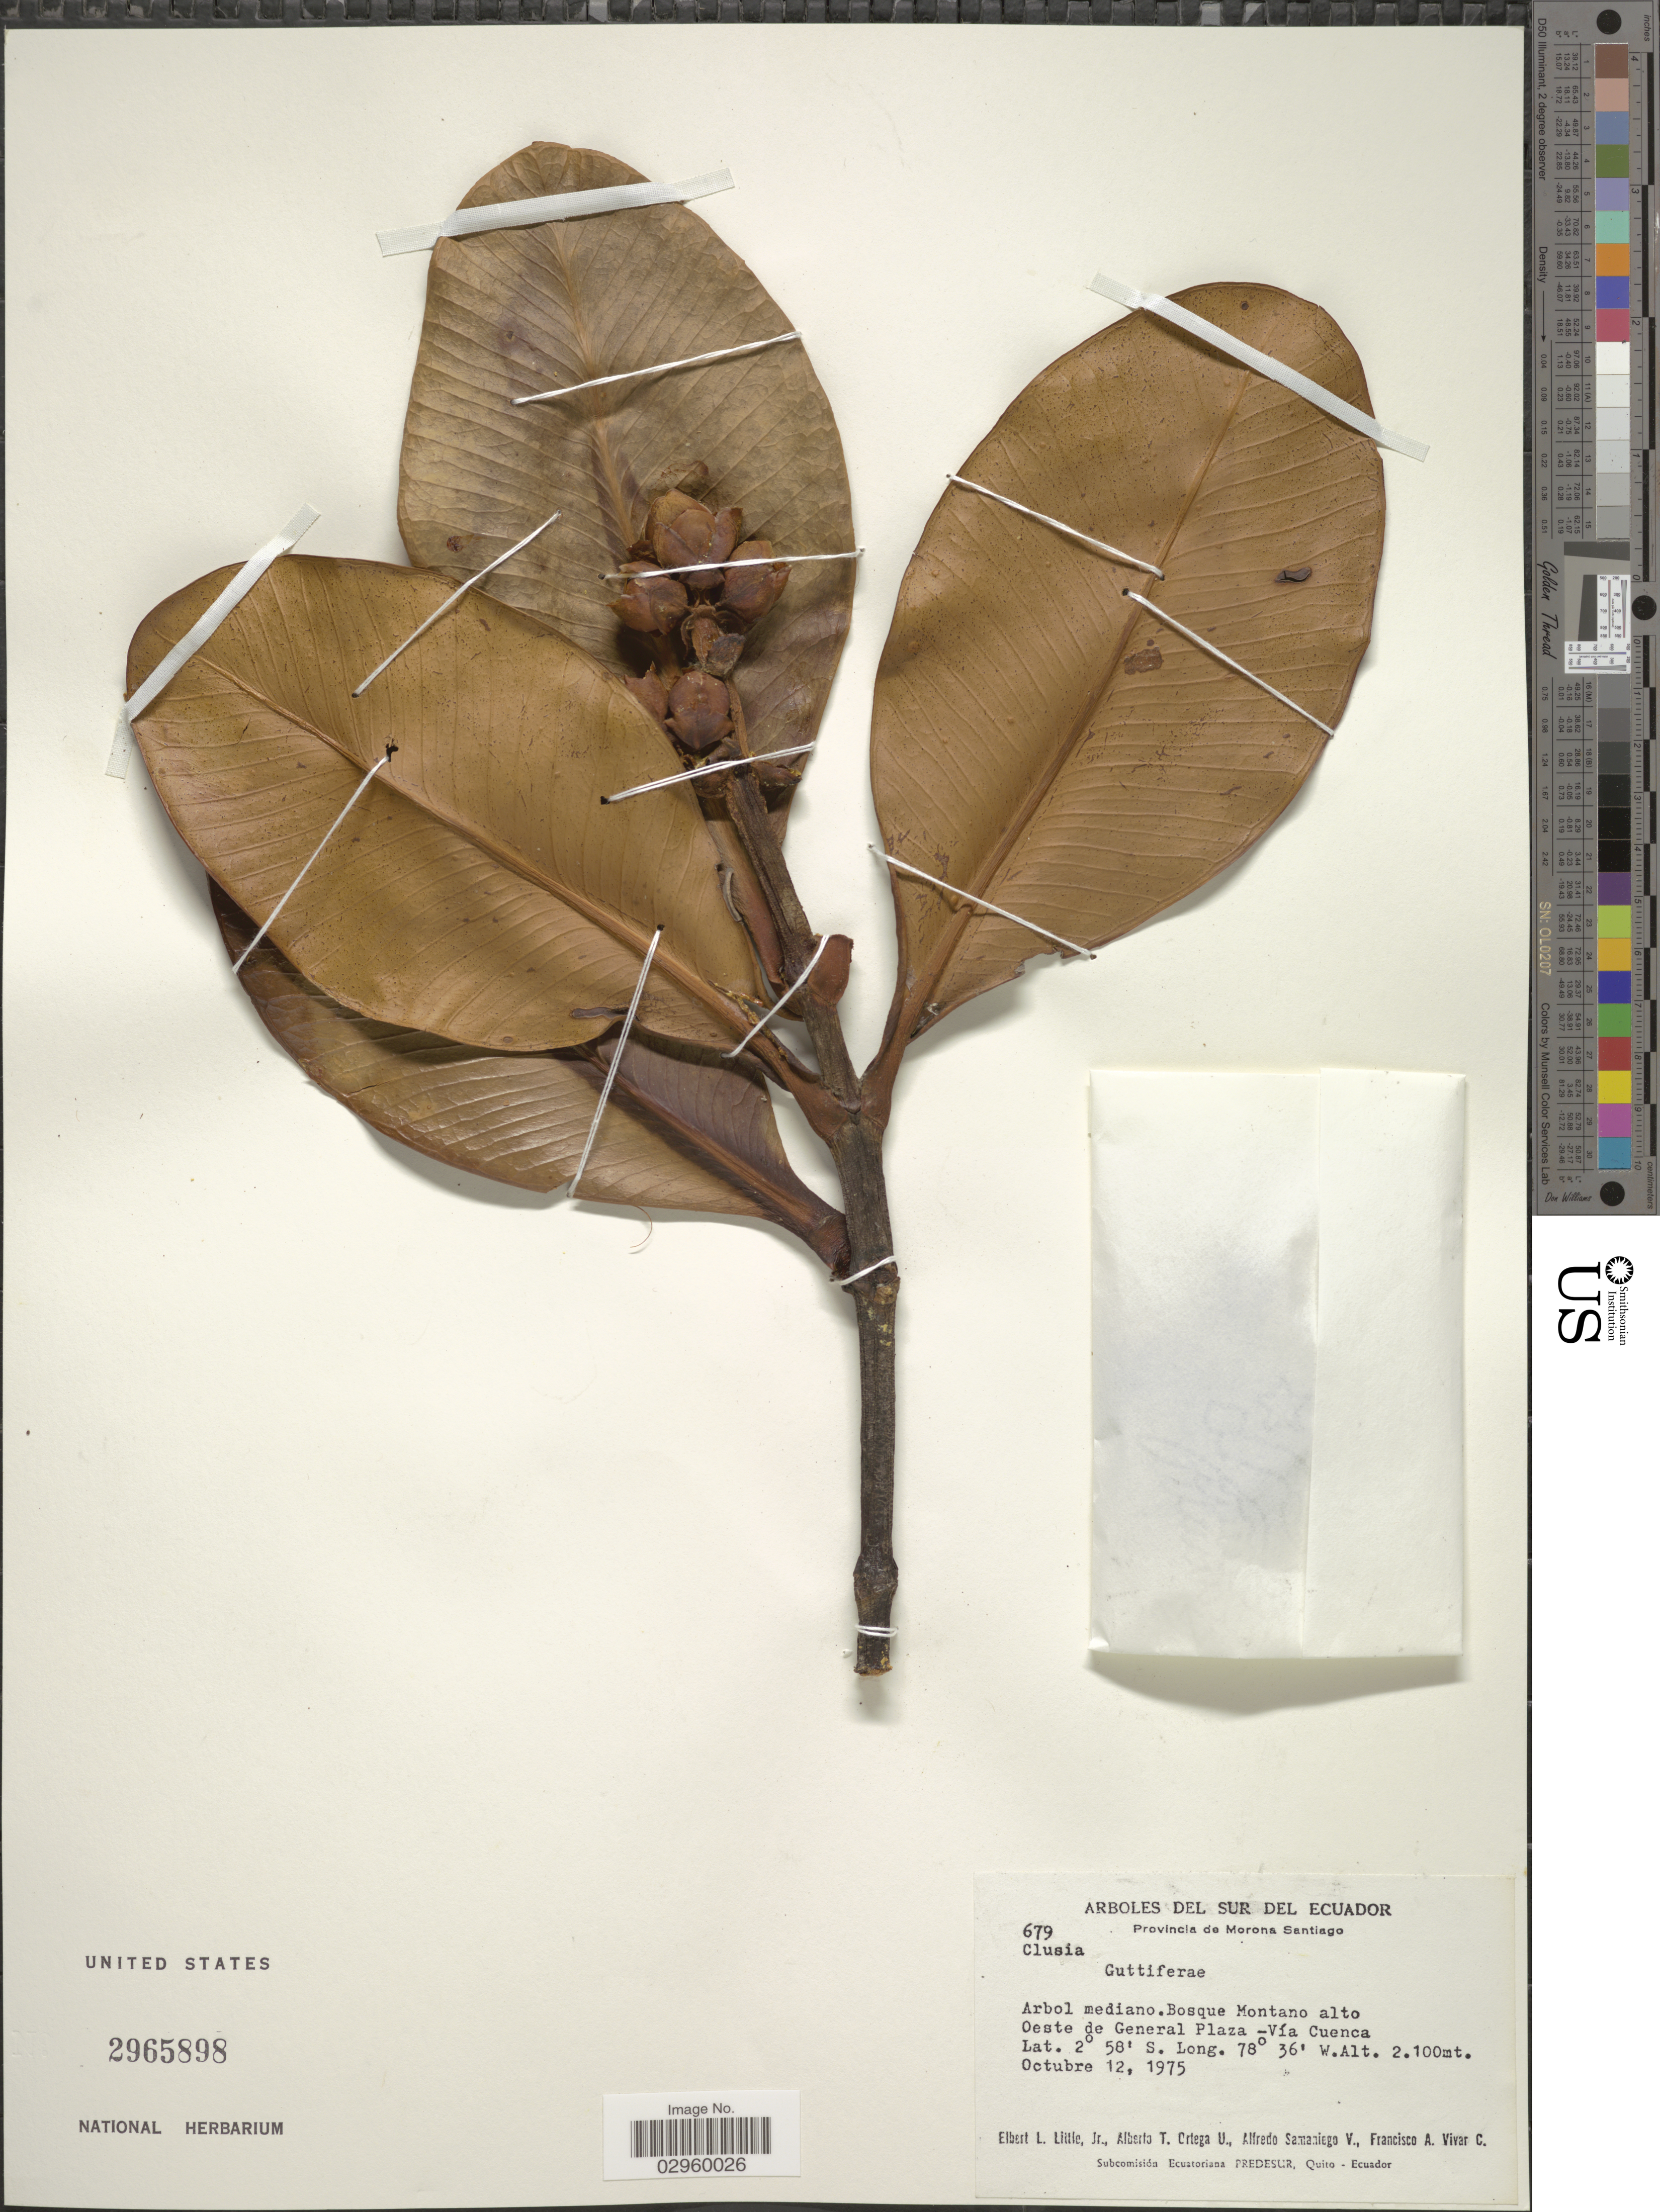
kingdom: Plantae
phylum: Tracheophyta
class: Magnoliopsida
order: Malpighiales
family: Clusiaceae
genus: Clusia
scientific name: Clusia sp.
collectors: E. L. Little, A. T. Ortega U., A. V. Samaniego & F. A. Vivar C.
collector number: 679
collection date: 1975-10-12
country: Ecuador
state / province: Morona-Santiago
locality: Oeste de General Plaza - Vía Cuenca. Sur del Ecuador.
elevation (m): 2100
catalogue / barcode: US 2965898